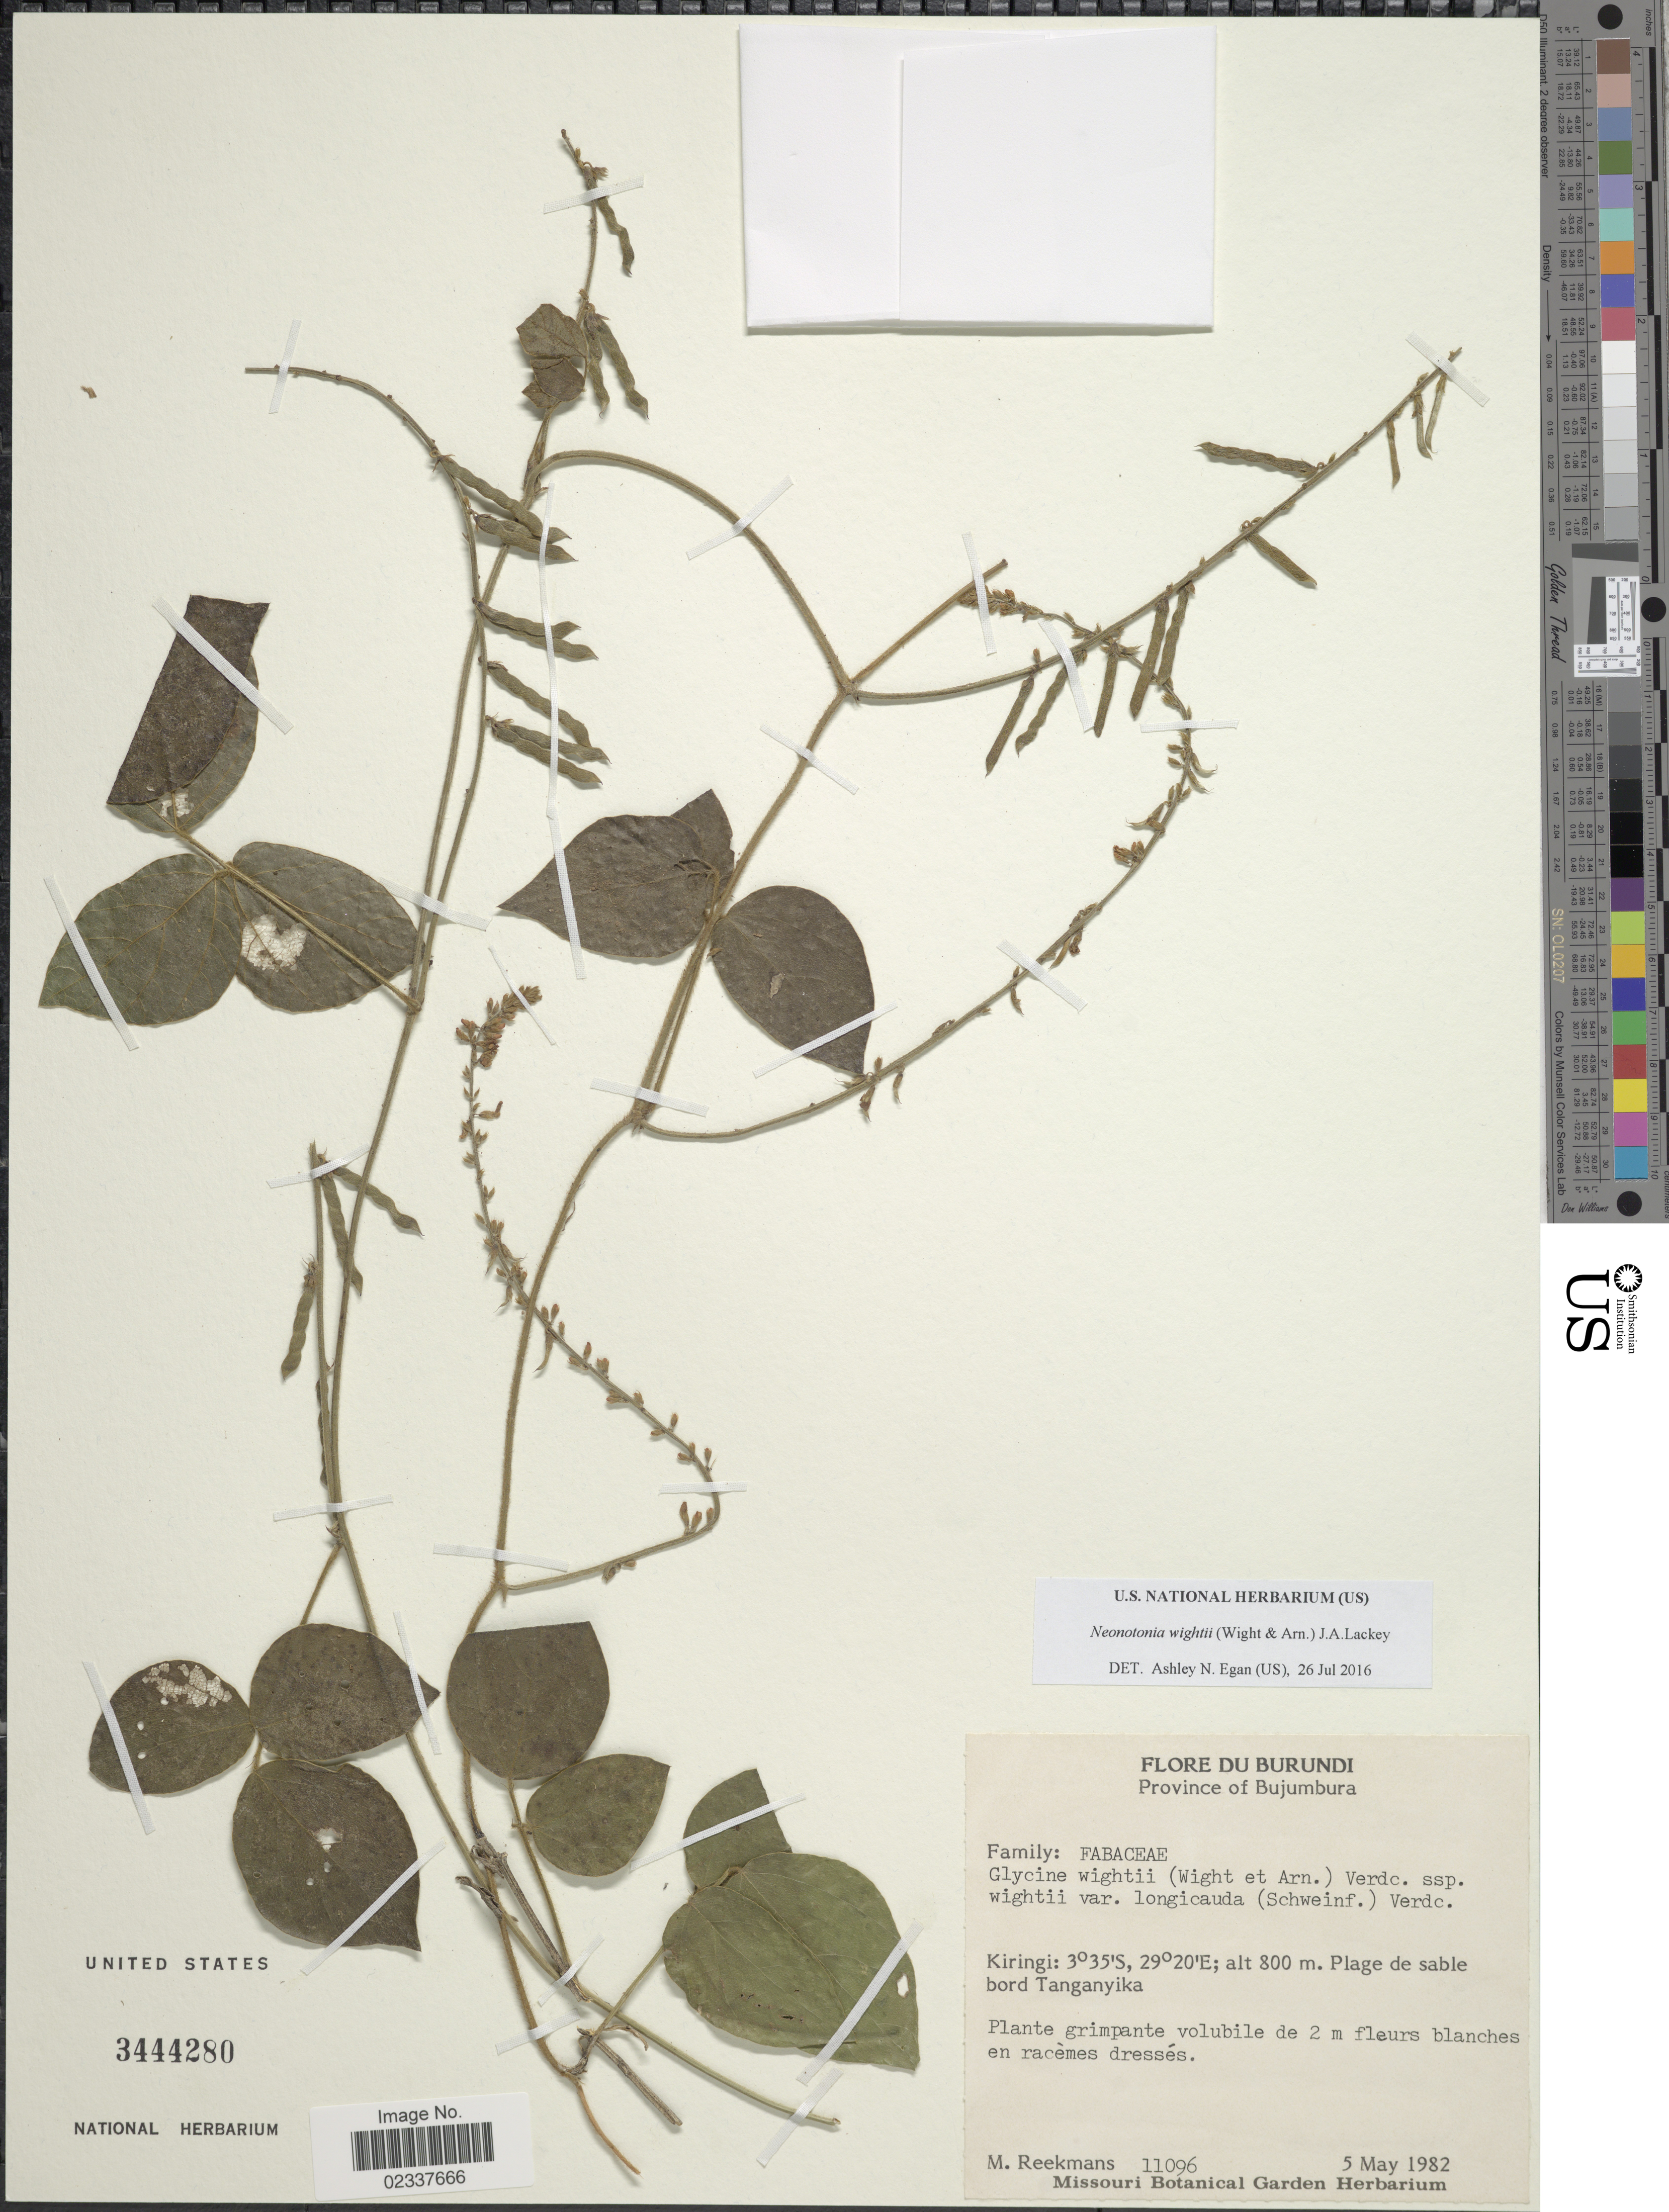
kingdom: Plantae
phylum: Tracheophyta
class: Magnoliopsida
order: Fabales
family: Fabaceae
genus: Neonotonia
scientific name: Neonotonia wightii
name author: (Arn.) J.A. Lackey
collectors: M. Reekmans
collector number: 11096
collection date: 1982-05-05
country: Burundi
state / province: Bujumura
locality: Province of Bujumbura, Kiringi, plage de sable bord Tanganyika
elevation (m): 800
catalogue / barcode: US 3444280